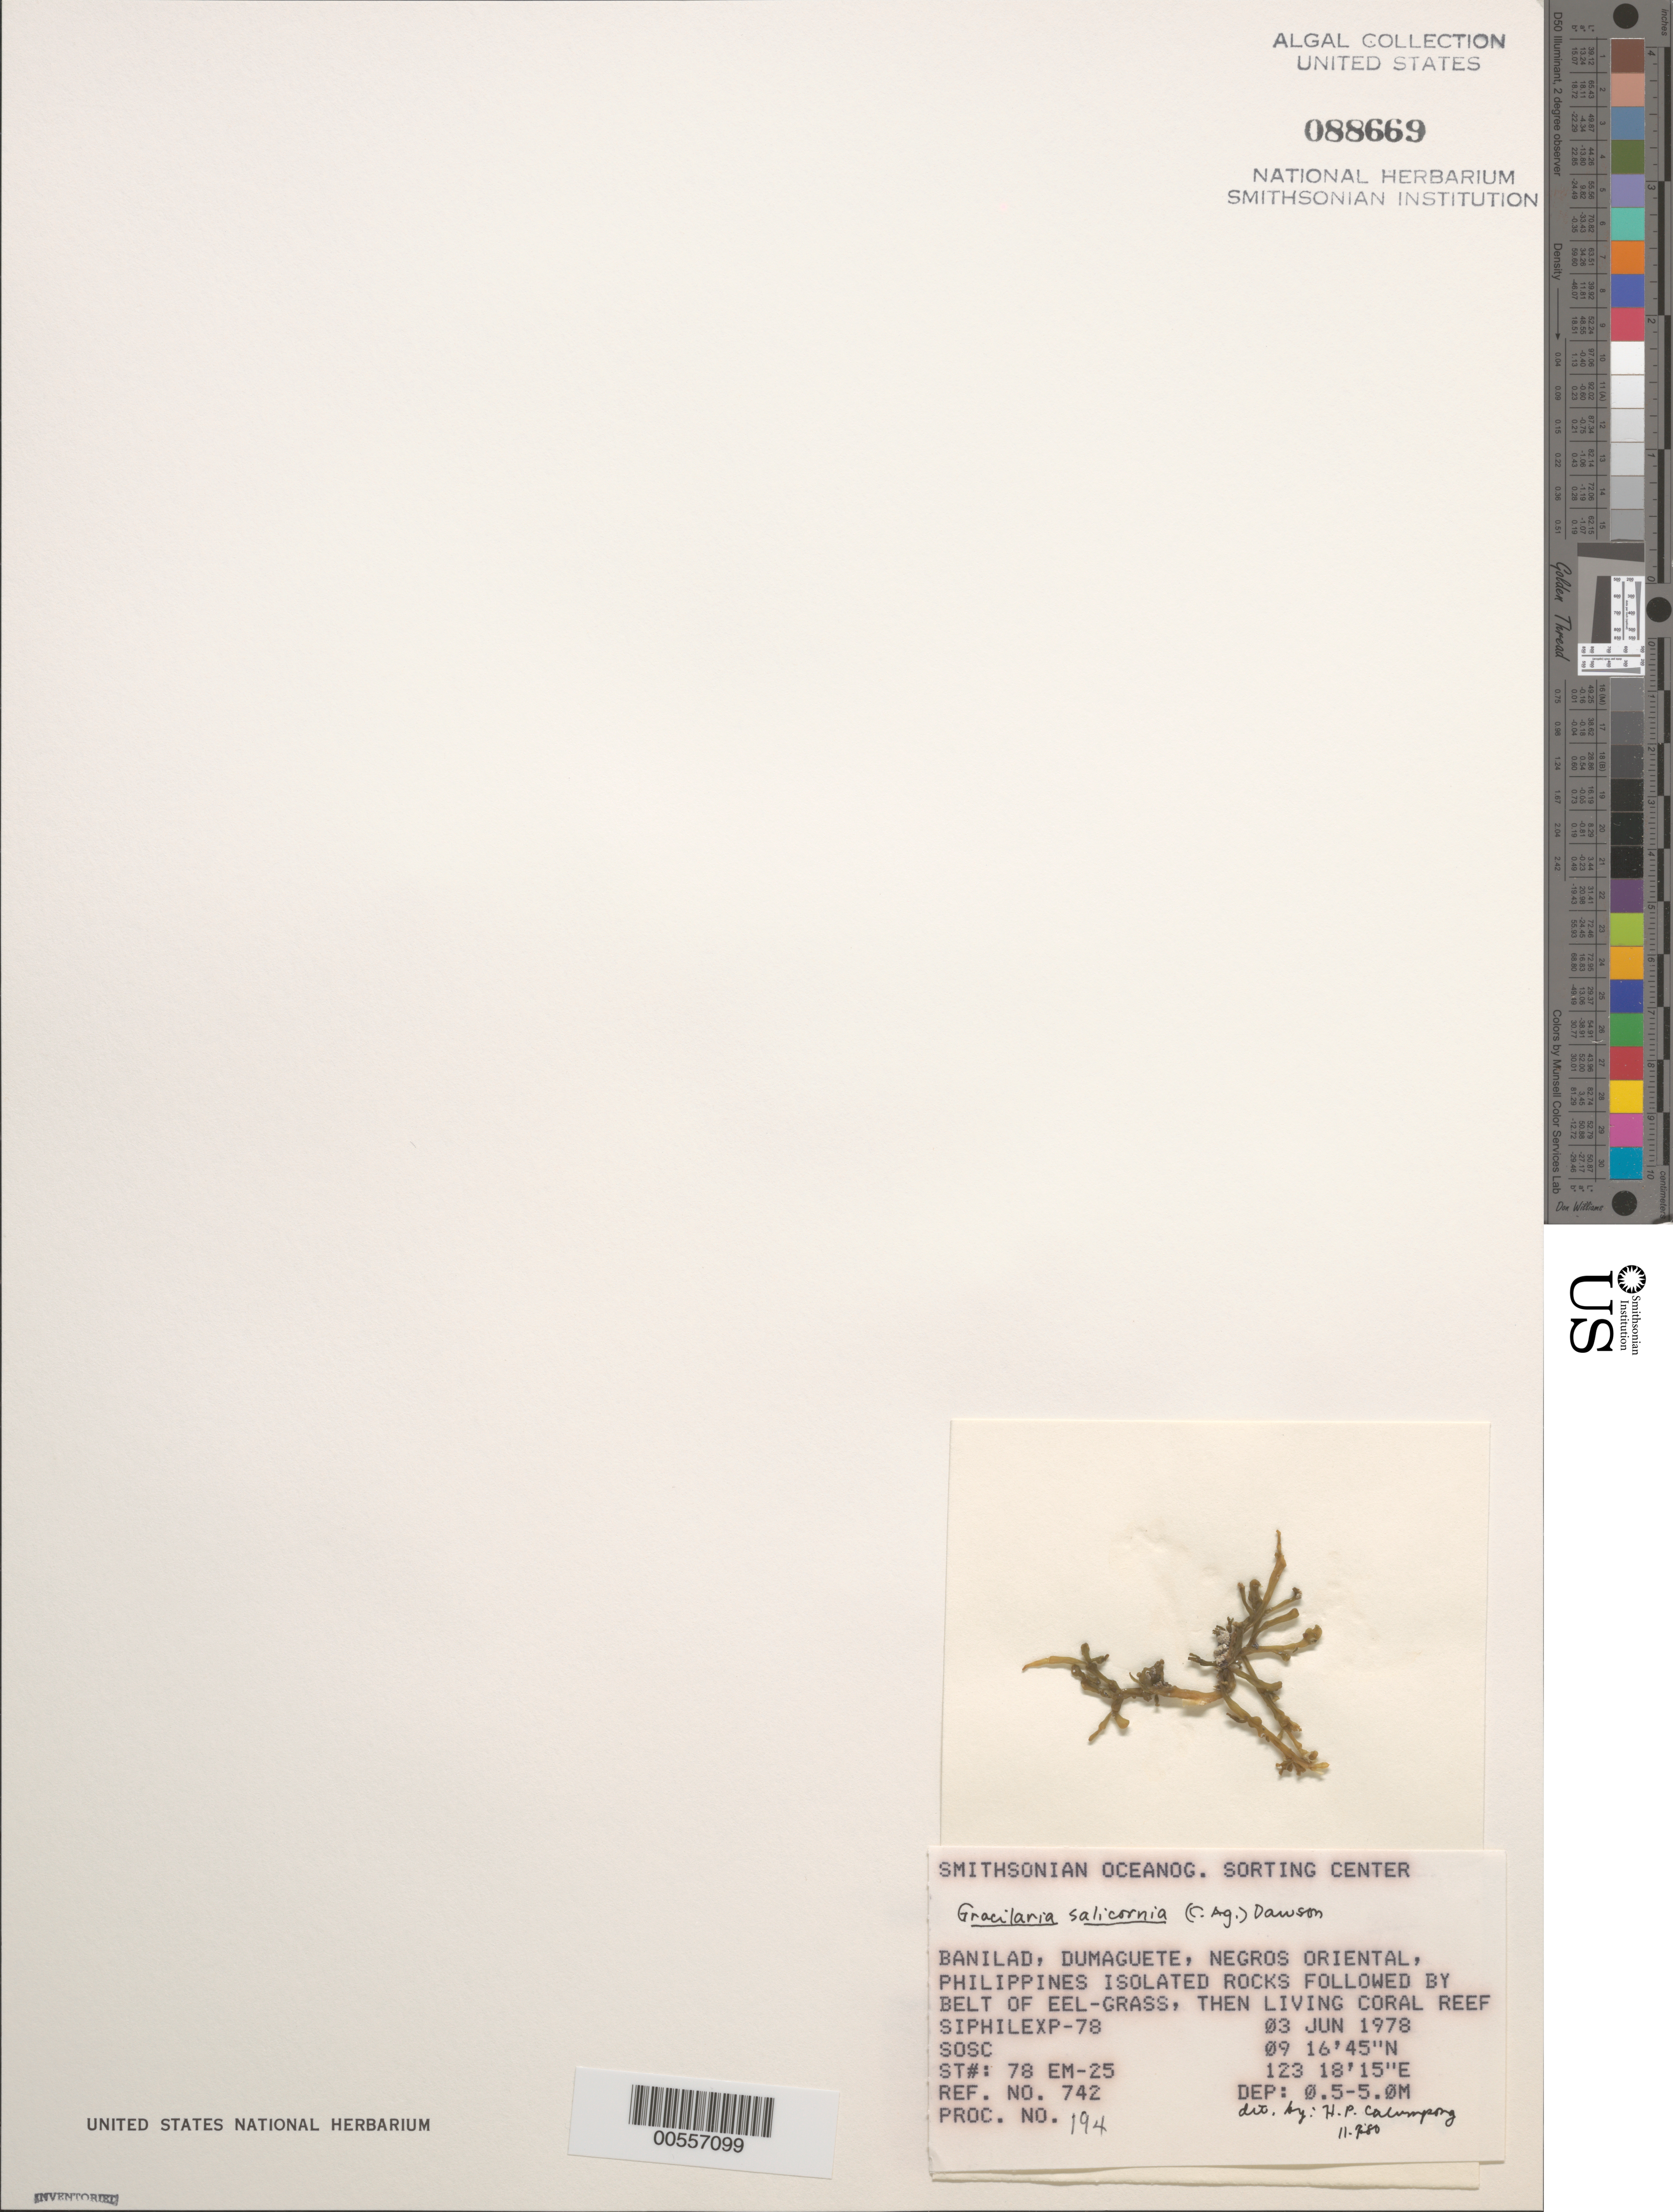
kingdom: Plantae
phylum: Rhodophyta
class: Florideophyceae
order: Gracilariales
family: Gracilariaceae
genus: Gracilaria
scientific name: Gracilaria salicornia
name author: (C. Agardh) E.Y. Dawson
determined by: Calumpong, H. P.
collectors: SOSC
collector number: Station 78 Em-25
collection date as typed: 03 Jun 1978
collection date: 1978-06-03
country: Philippines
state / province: Central Visayas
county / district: Negros Oriental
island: Negros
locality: Banilad, Dumaguete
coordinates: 09 16'45"N, 123 18'15"E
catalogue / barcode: US 88669